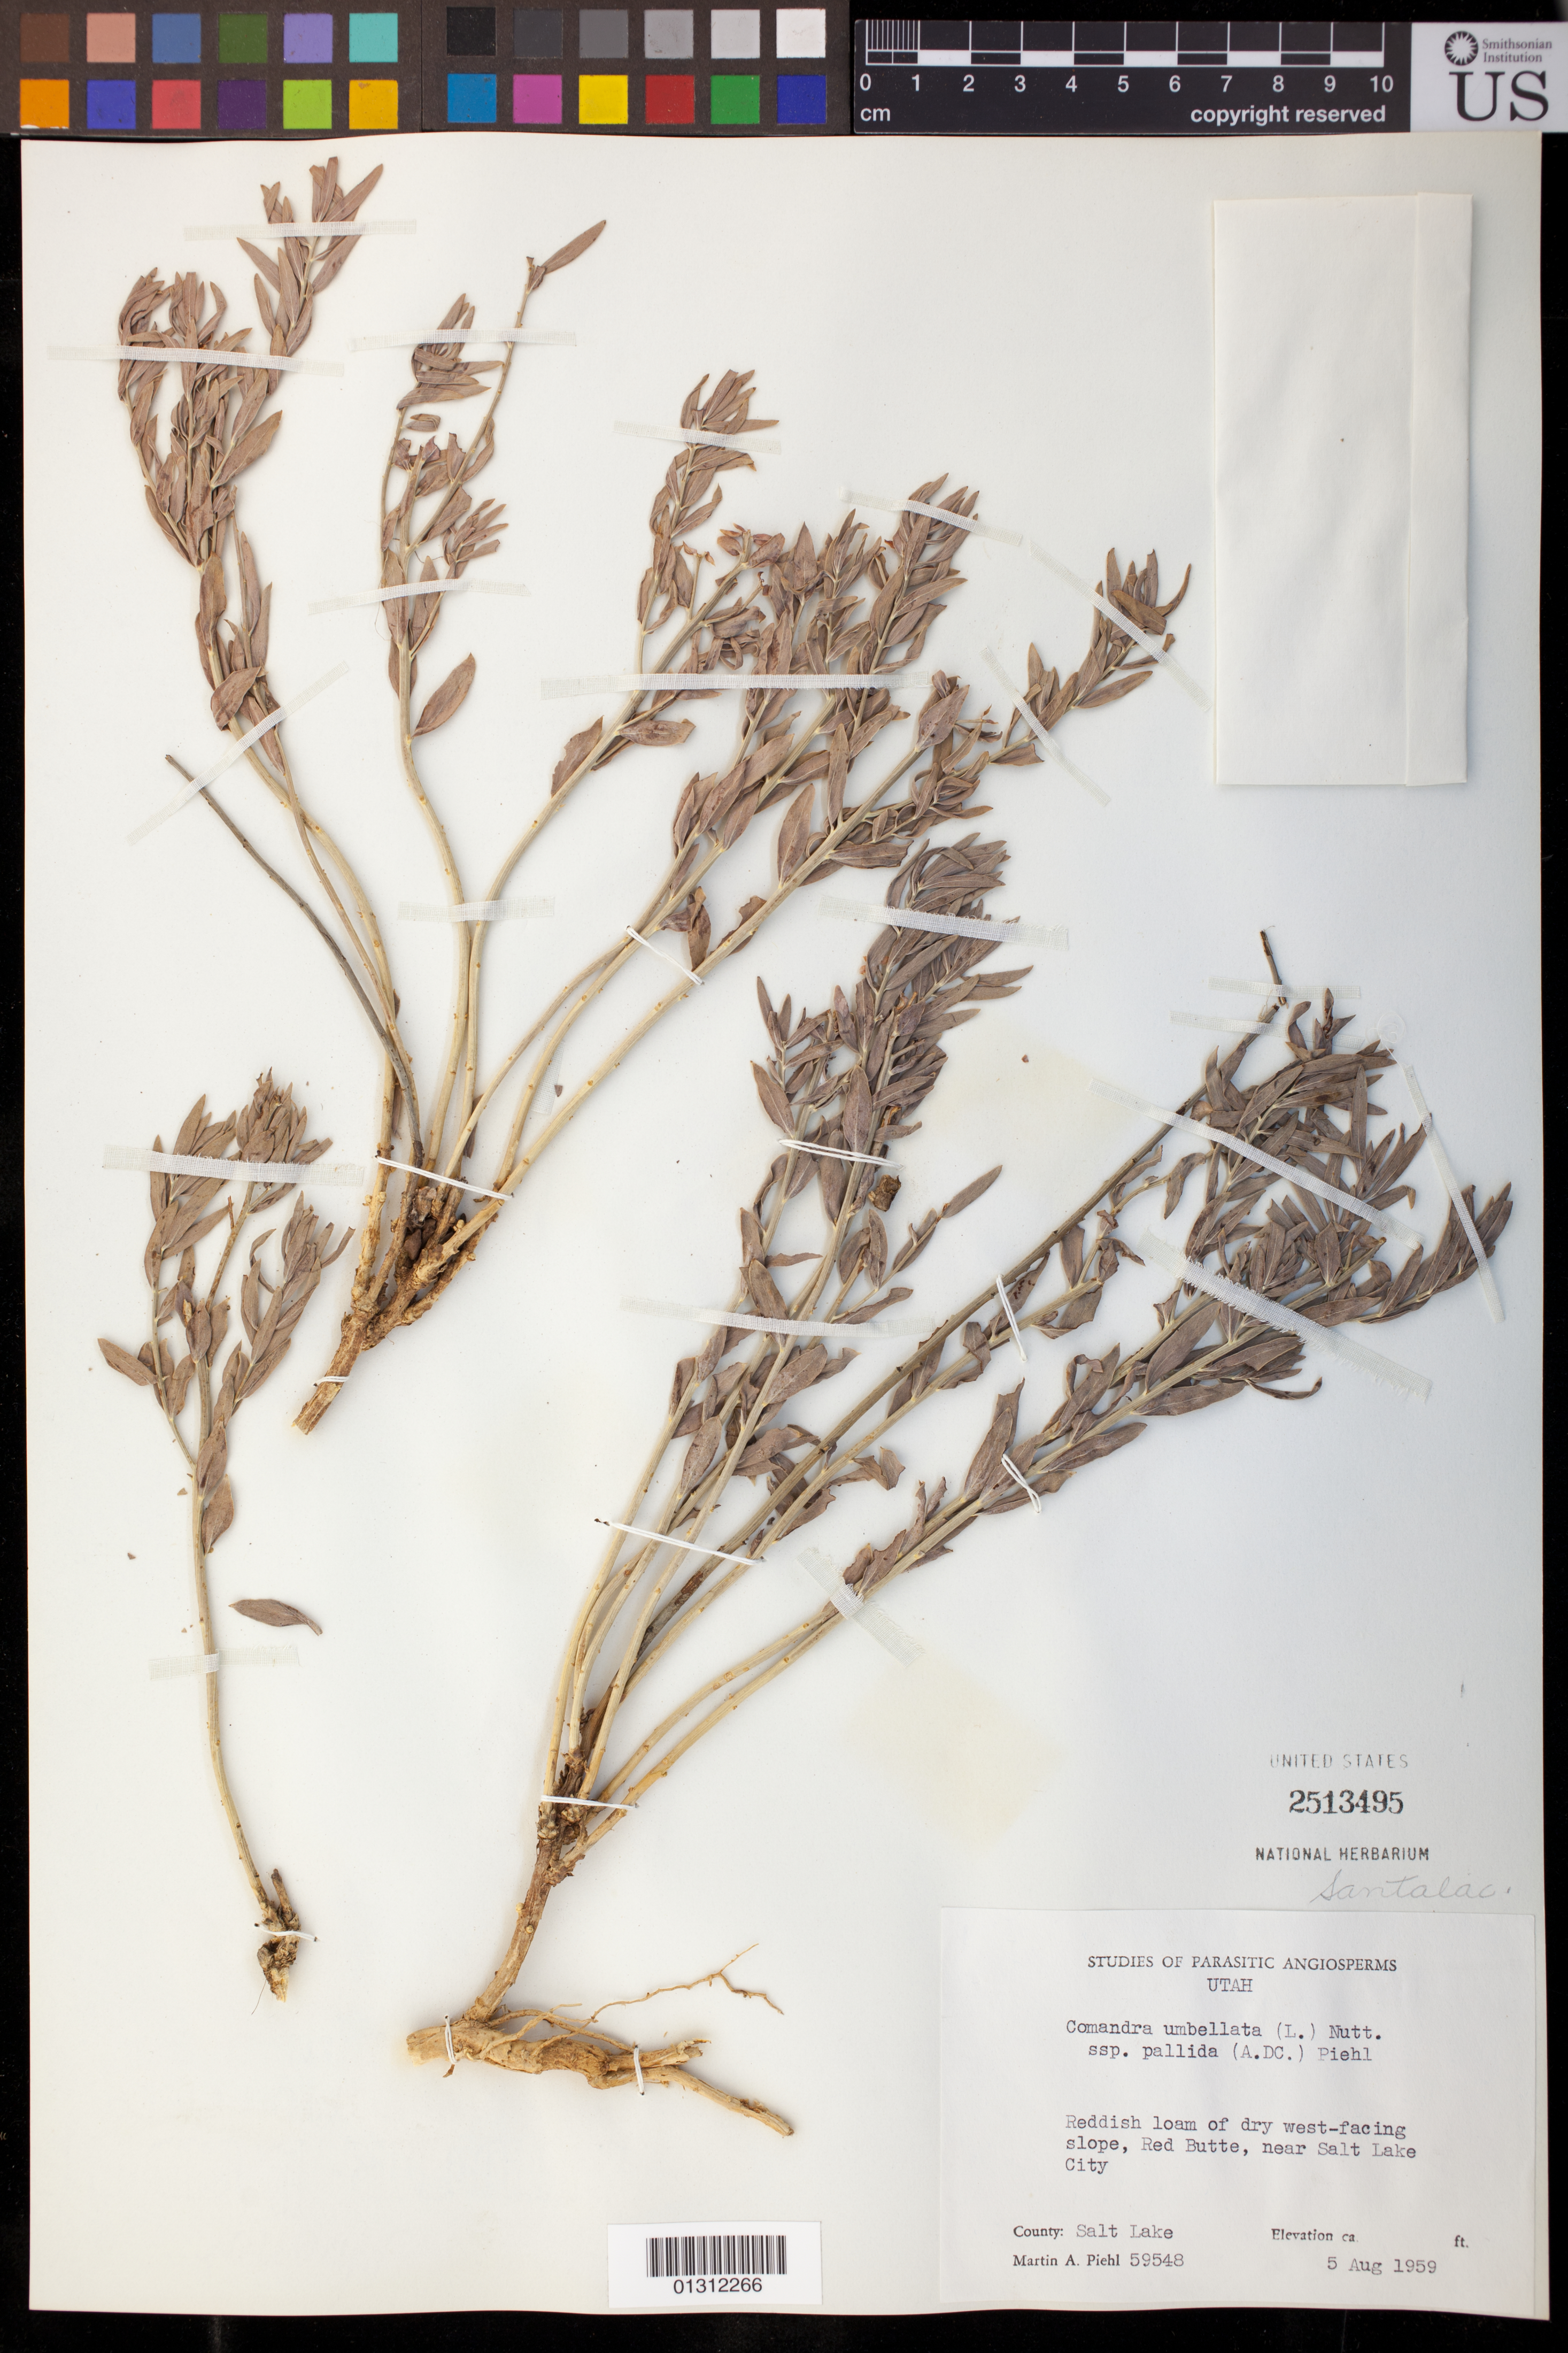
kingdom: Plantae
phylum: Tracheophyta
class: Magnoliopsida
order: Santalales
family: Comandraceae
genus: Comandra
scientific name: Comandra umbellata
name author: (L.) Nutt.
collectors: M. Piehl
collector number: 59548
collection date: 1959-08-05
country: United States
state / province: Utah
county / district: Salt Lake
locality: Red Butte, near Salt Lake City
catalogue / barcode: US 2513495